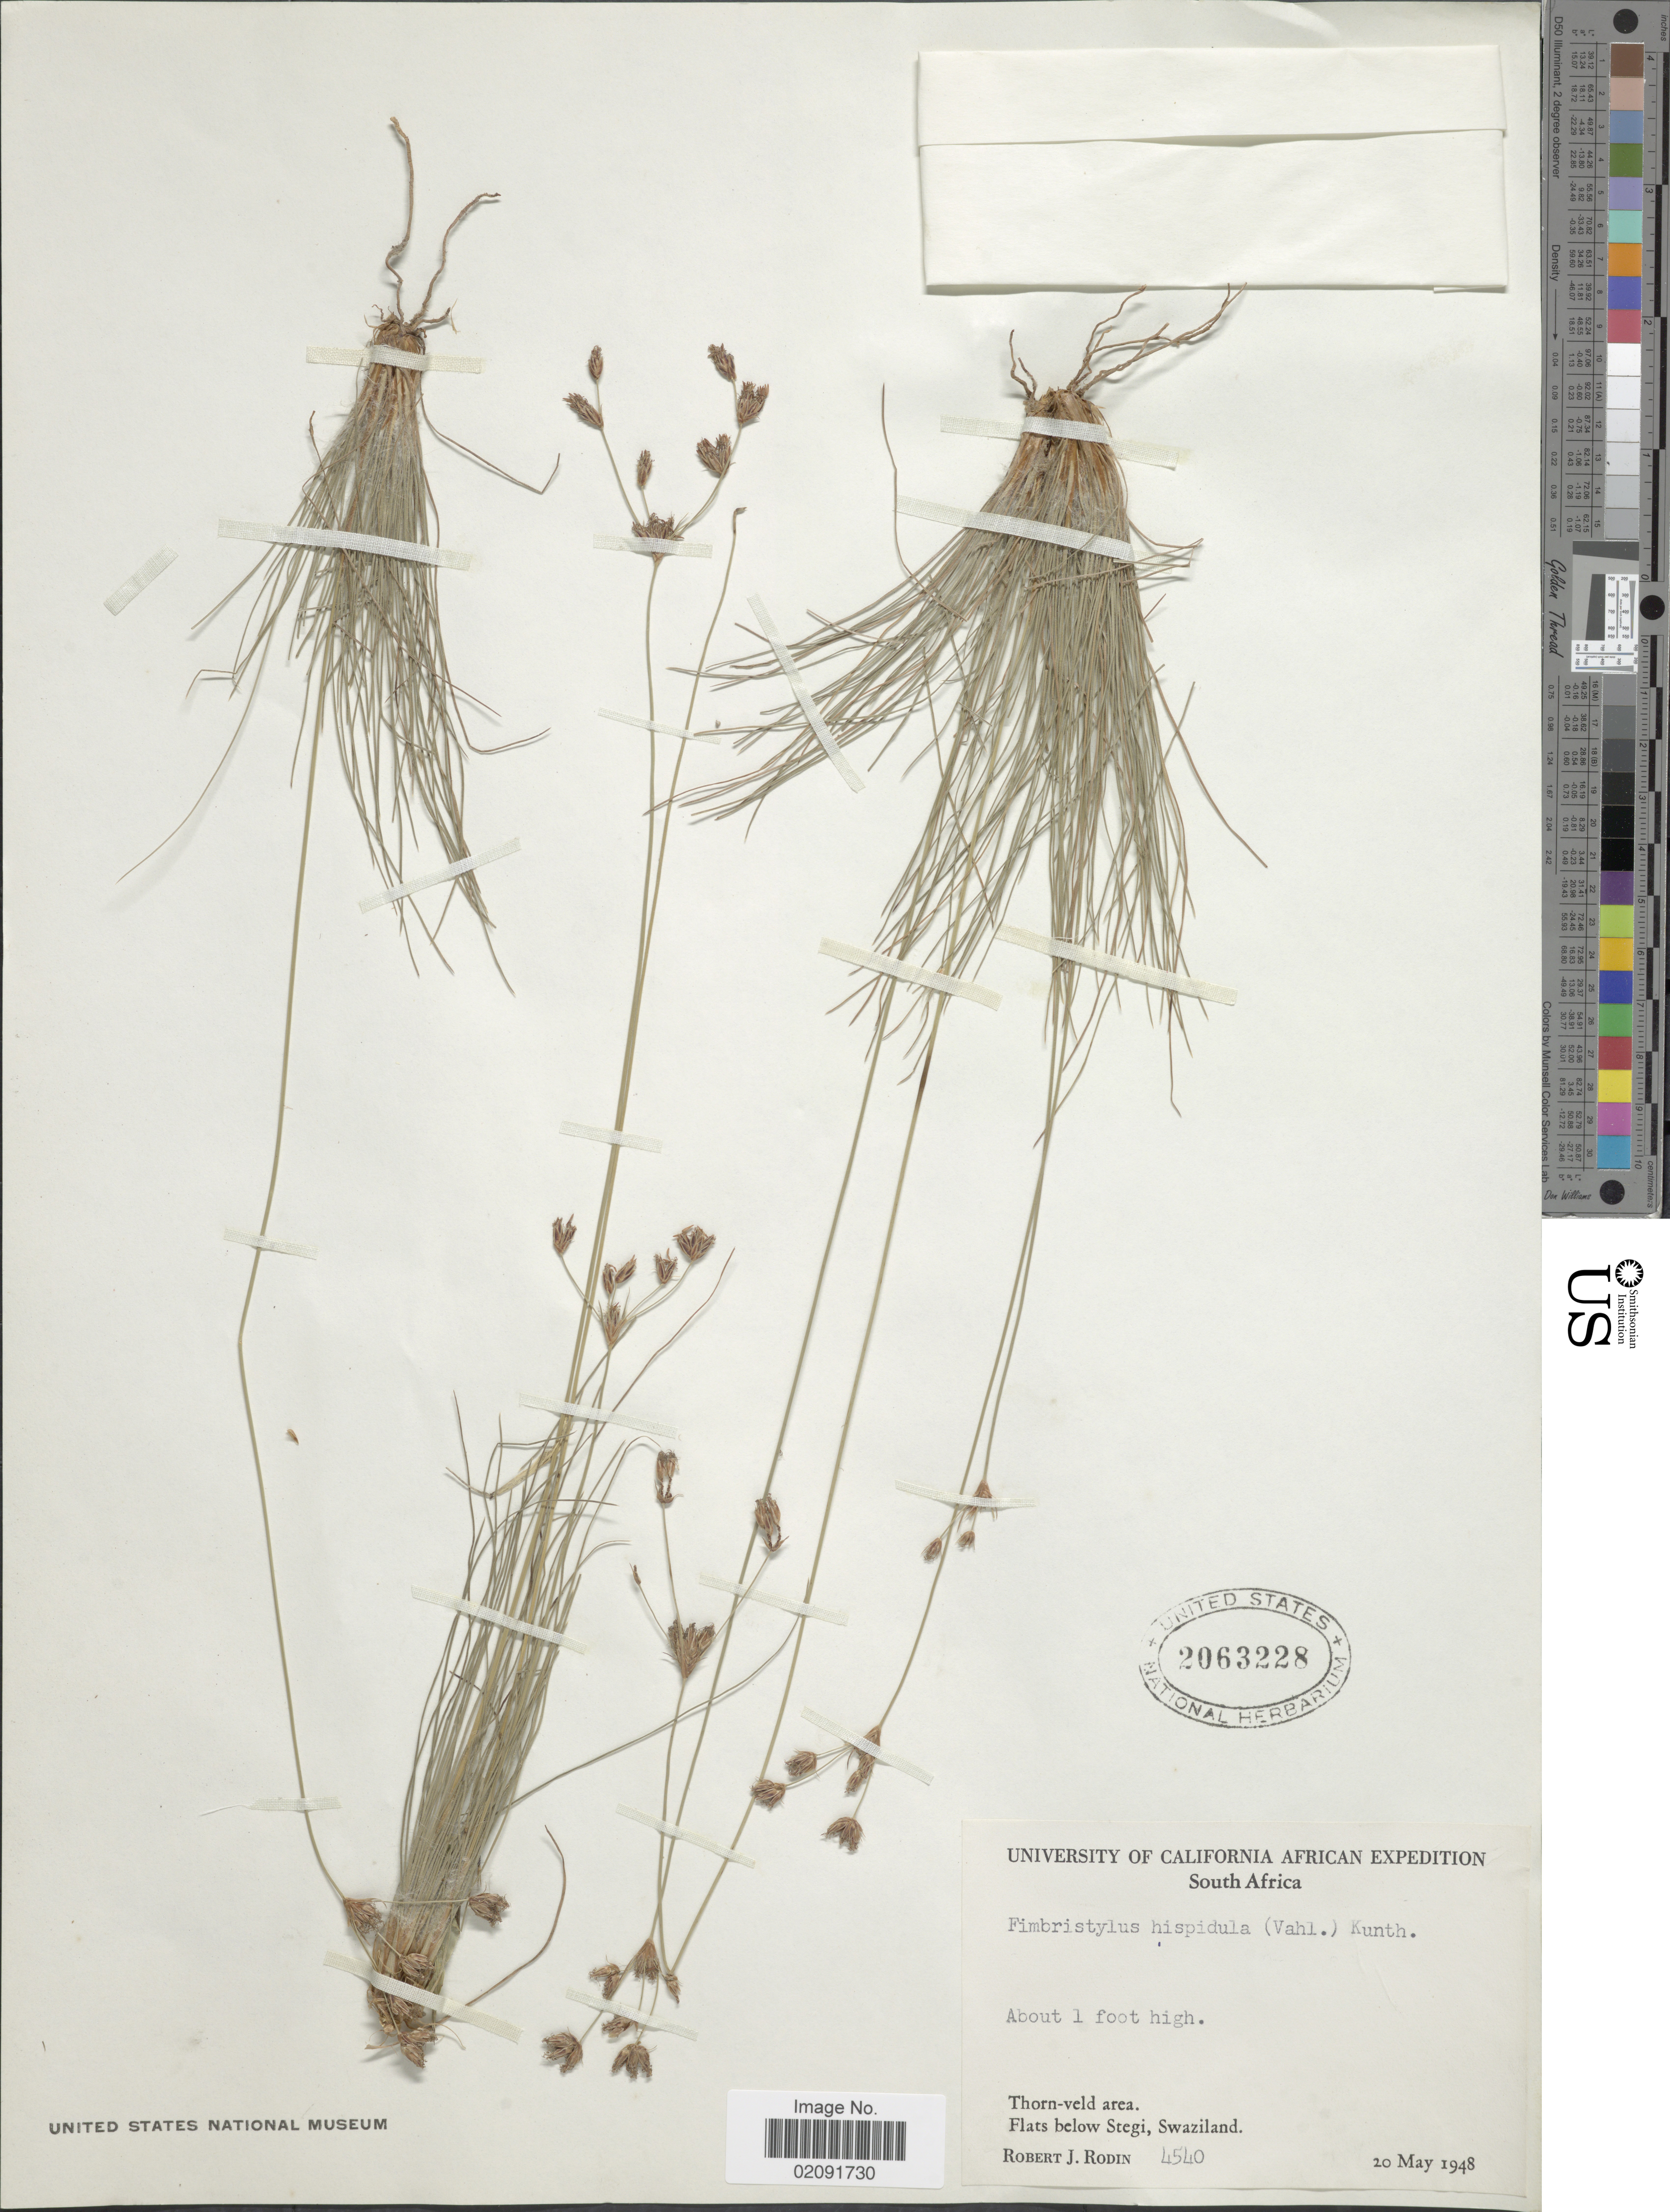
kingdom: Plantae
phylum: Tracheophyta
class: Liliopsida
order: Poales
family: Cyperaceae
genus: Bulbostylis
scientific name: Bulbostylis hispidula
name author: (Vahl) R.W. Haines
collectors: R. J. Rodin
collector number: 4540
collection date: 1948-05-20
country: Eswatini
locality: Below Stegi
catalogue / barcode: US 2063228